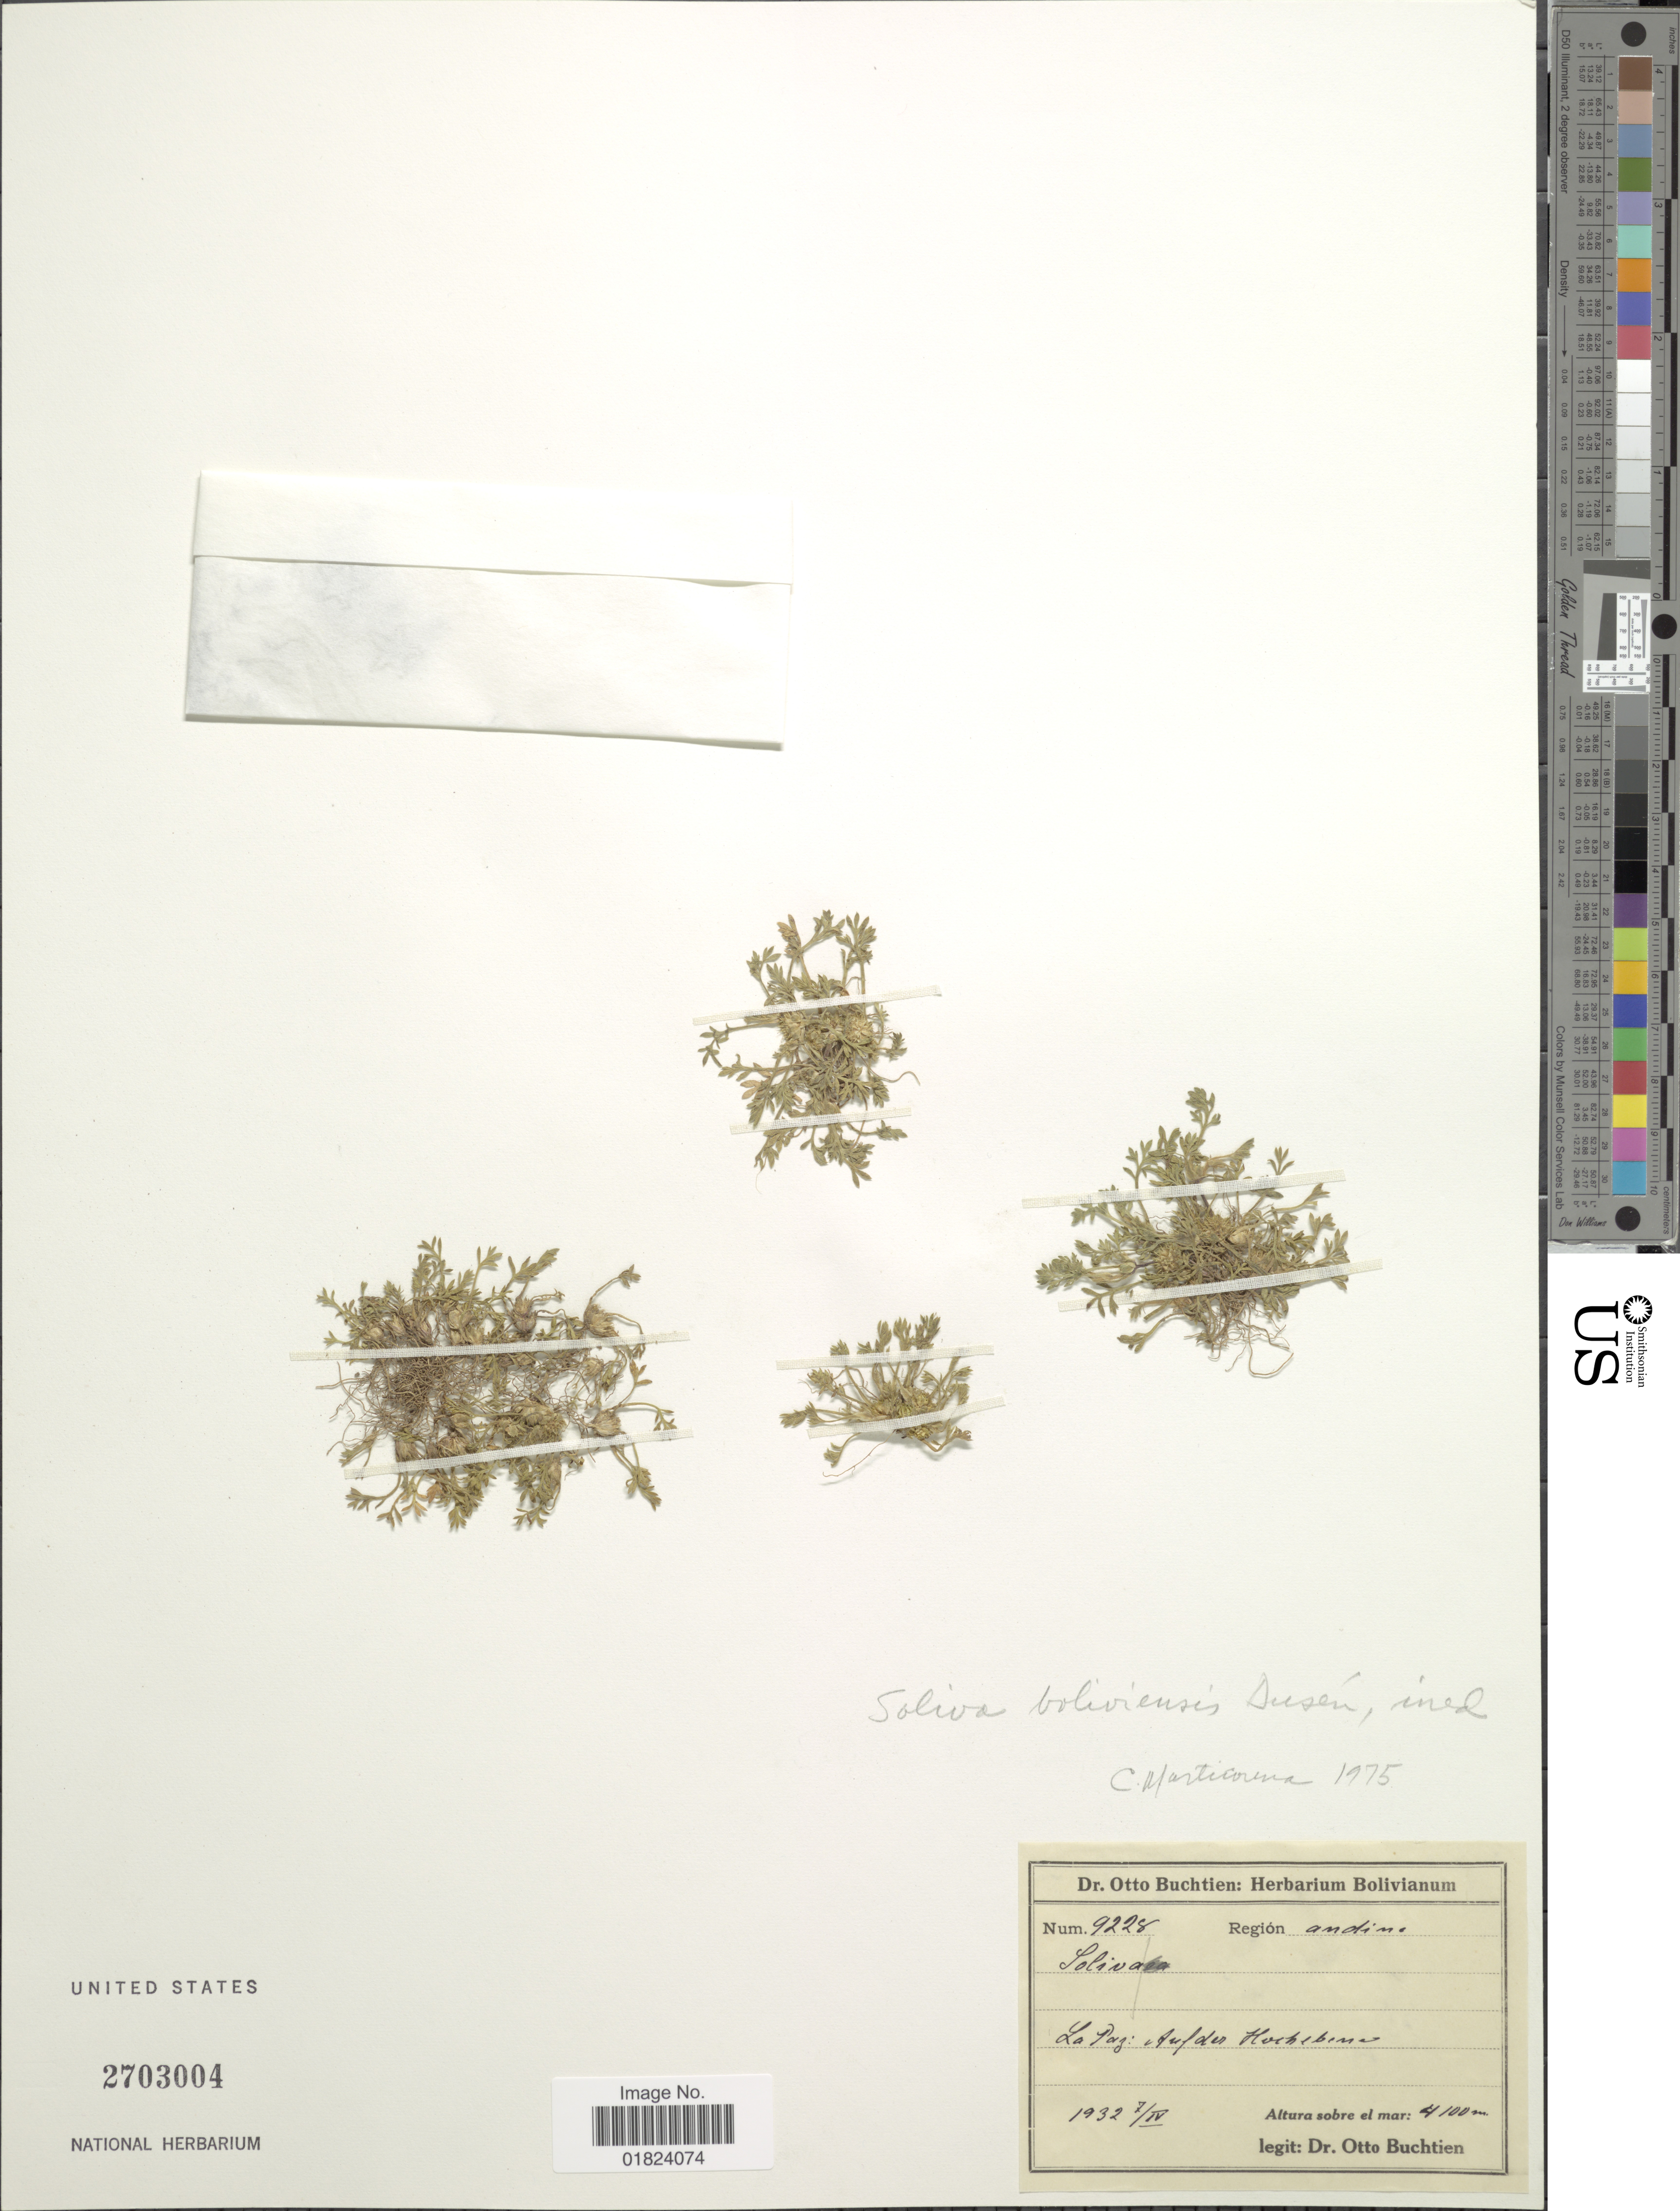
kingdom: Plantae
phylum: Tracheophyta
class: Magnoliopsida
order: Asterales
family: Asteraceae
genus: Soliva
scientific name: Soliva bolivensis Dusen sp. nov. ined.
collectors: O. Buchtien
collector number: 9228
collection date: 1932-04-07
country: Bolivia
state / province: La Paz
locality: Region andine, Auf de Hochebene ( on the Plateau)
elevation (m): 4100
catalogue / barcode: US 2703004